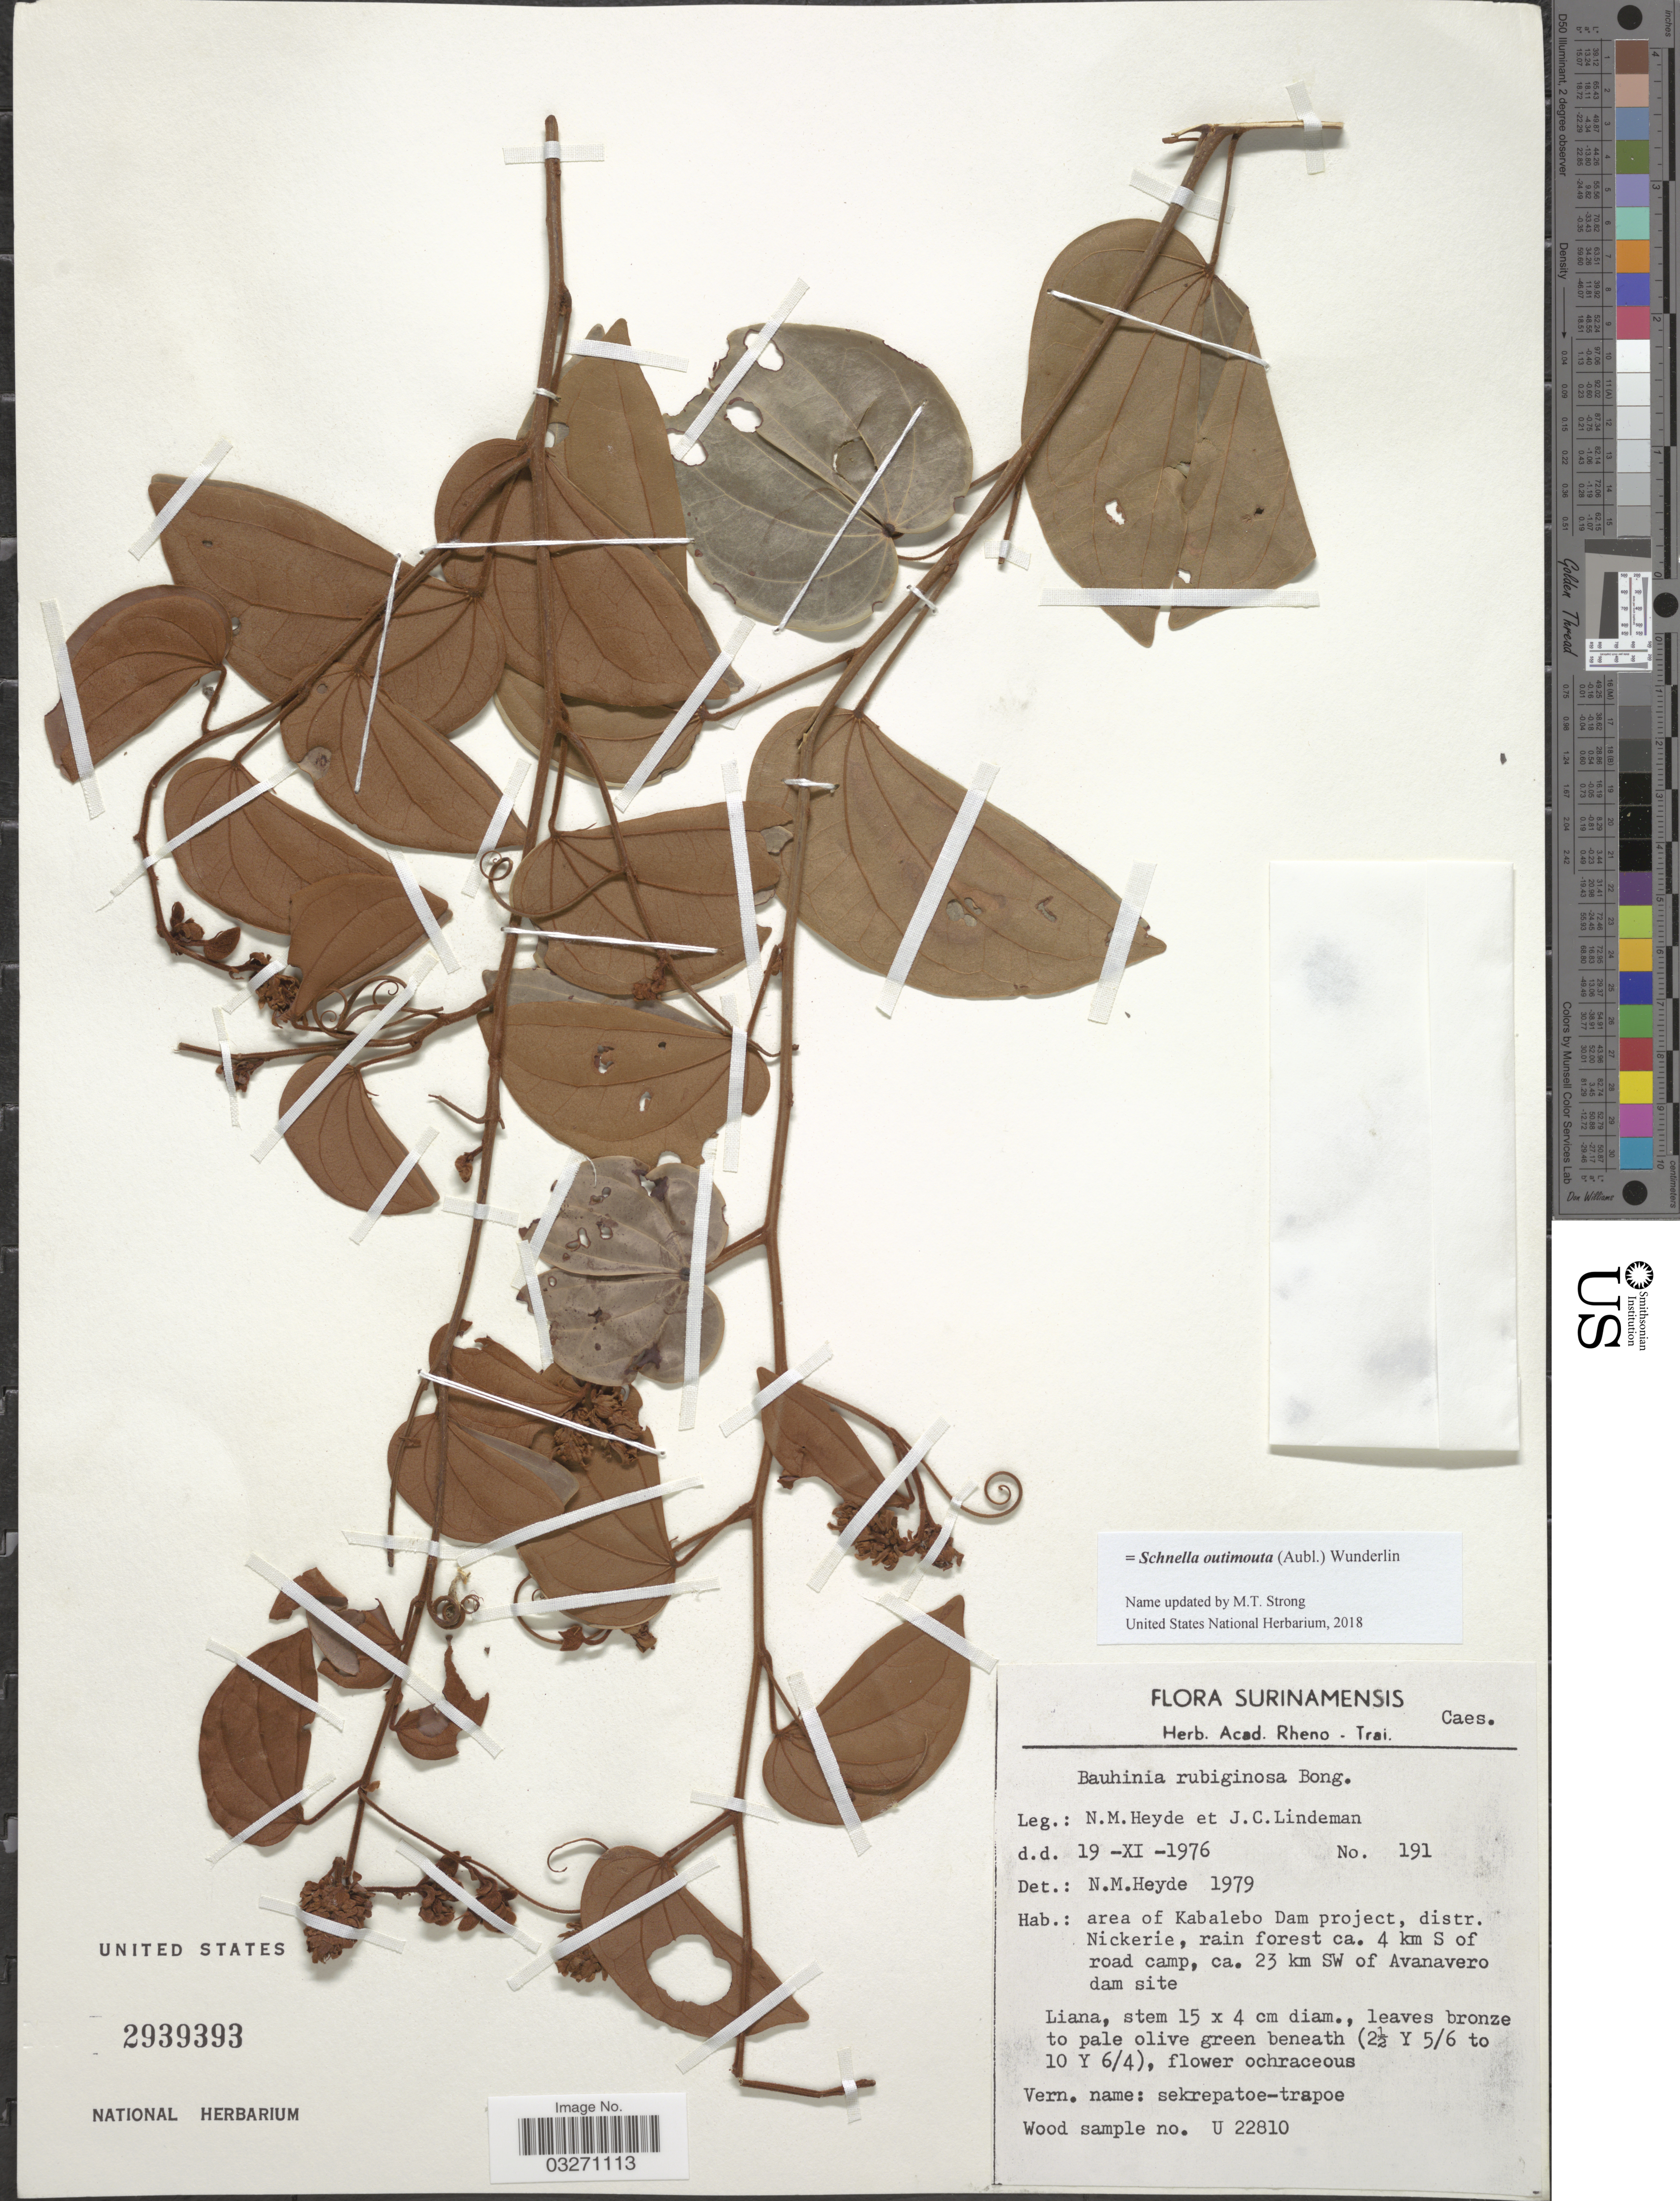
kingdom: Plantae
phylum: Tracheophyta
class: Magnoliopsida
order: Fabales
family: Fabaceae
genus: Schnella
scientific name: Schnella outimouta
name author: (Aubl.) Wunderlin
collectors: N. M. Heyde & J. C. Lindeman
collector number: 191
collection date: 1976-11-19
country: Suriname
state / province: Nickerie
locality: Area of Kabalebo Dam project, distr. Nickerie, rain forest ca. 4 km S of road camp, ca. 23 km SW of Avanavero dam site.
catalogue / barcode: US 2939393